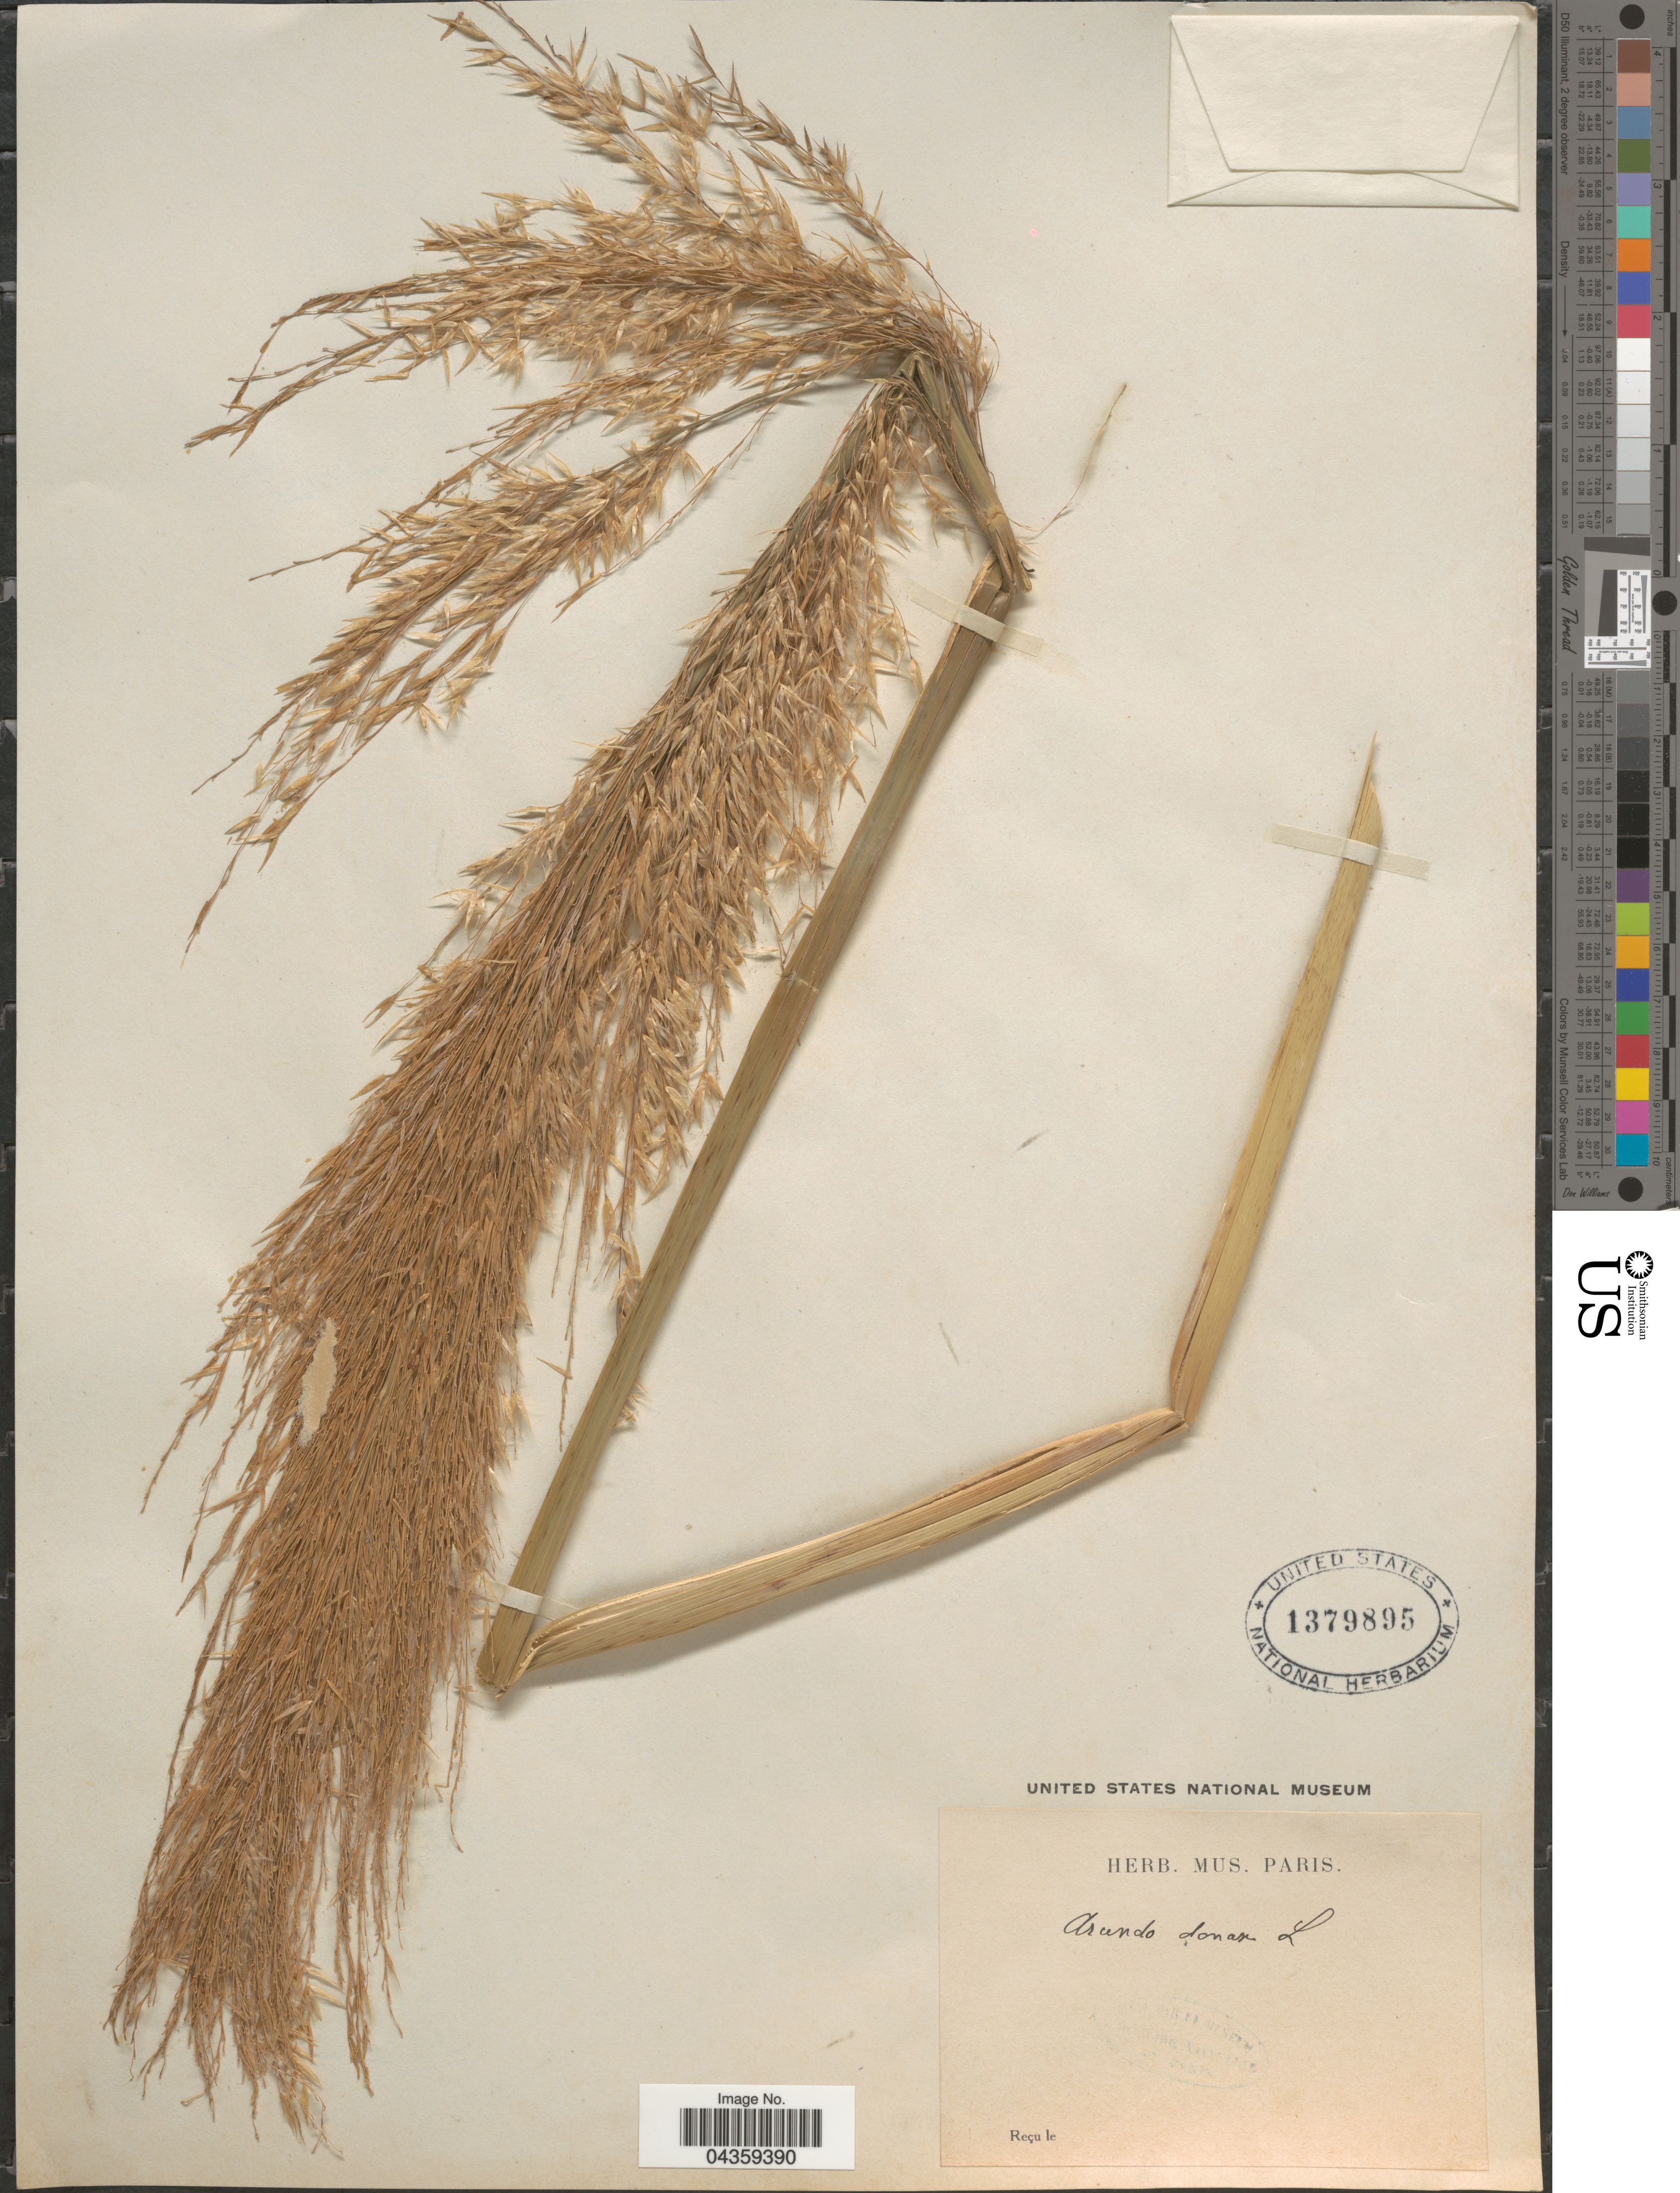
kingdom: Plantae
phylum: Tracheophyta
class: Liliopsida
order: Poales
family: Poaceae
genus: Arundo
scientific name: Arundo donax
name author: L.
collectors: ex herb. Mus. Paris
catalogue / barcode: US 1379895